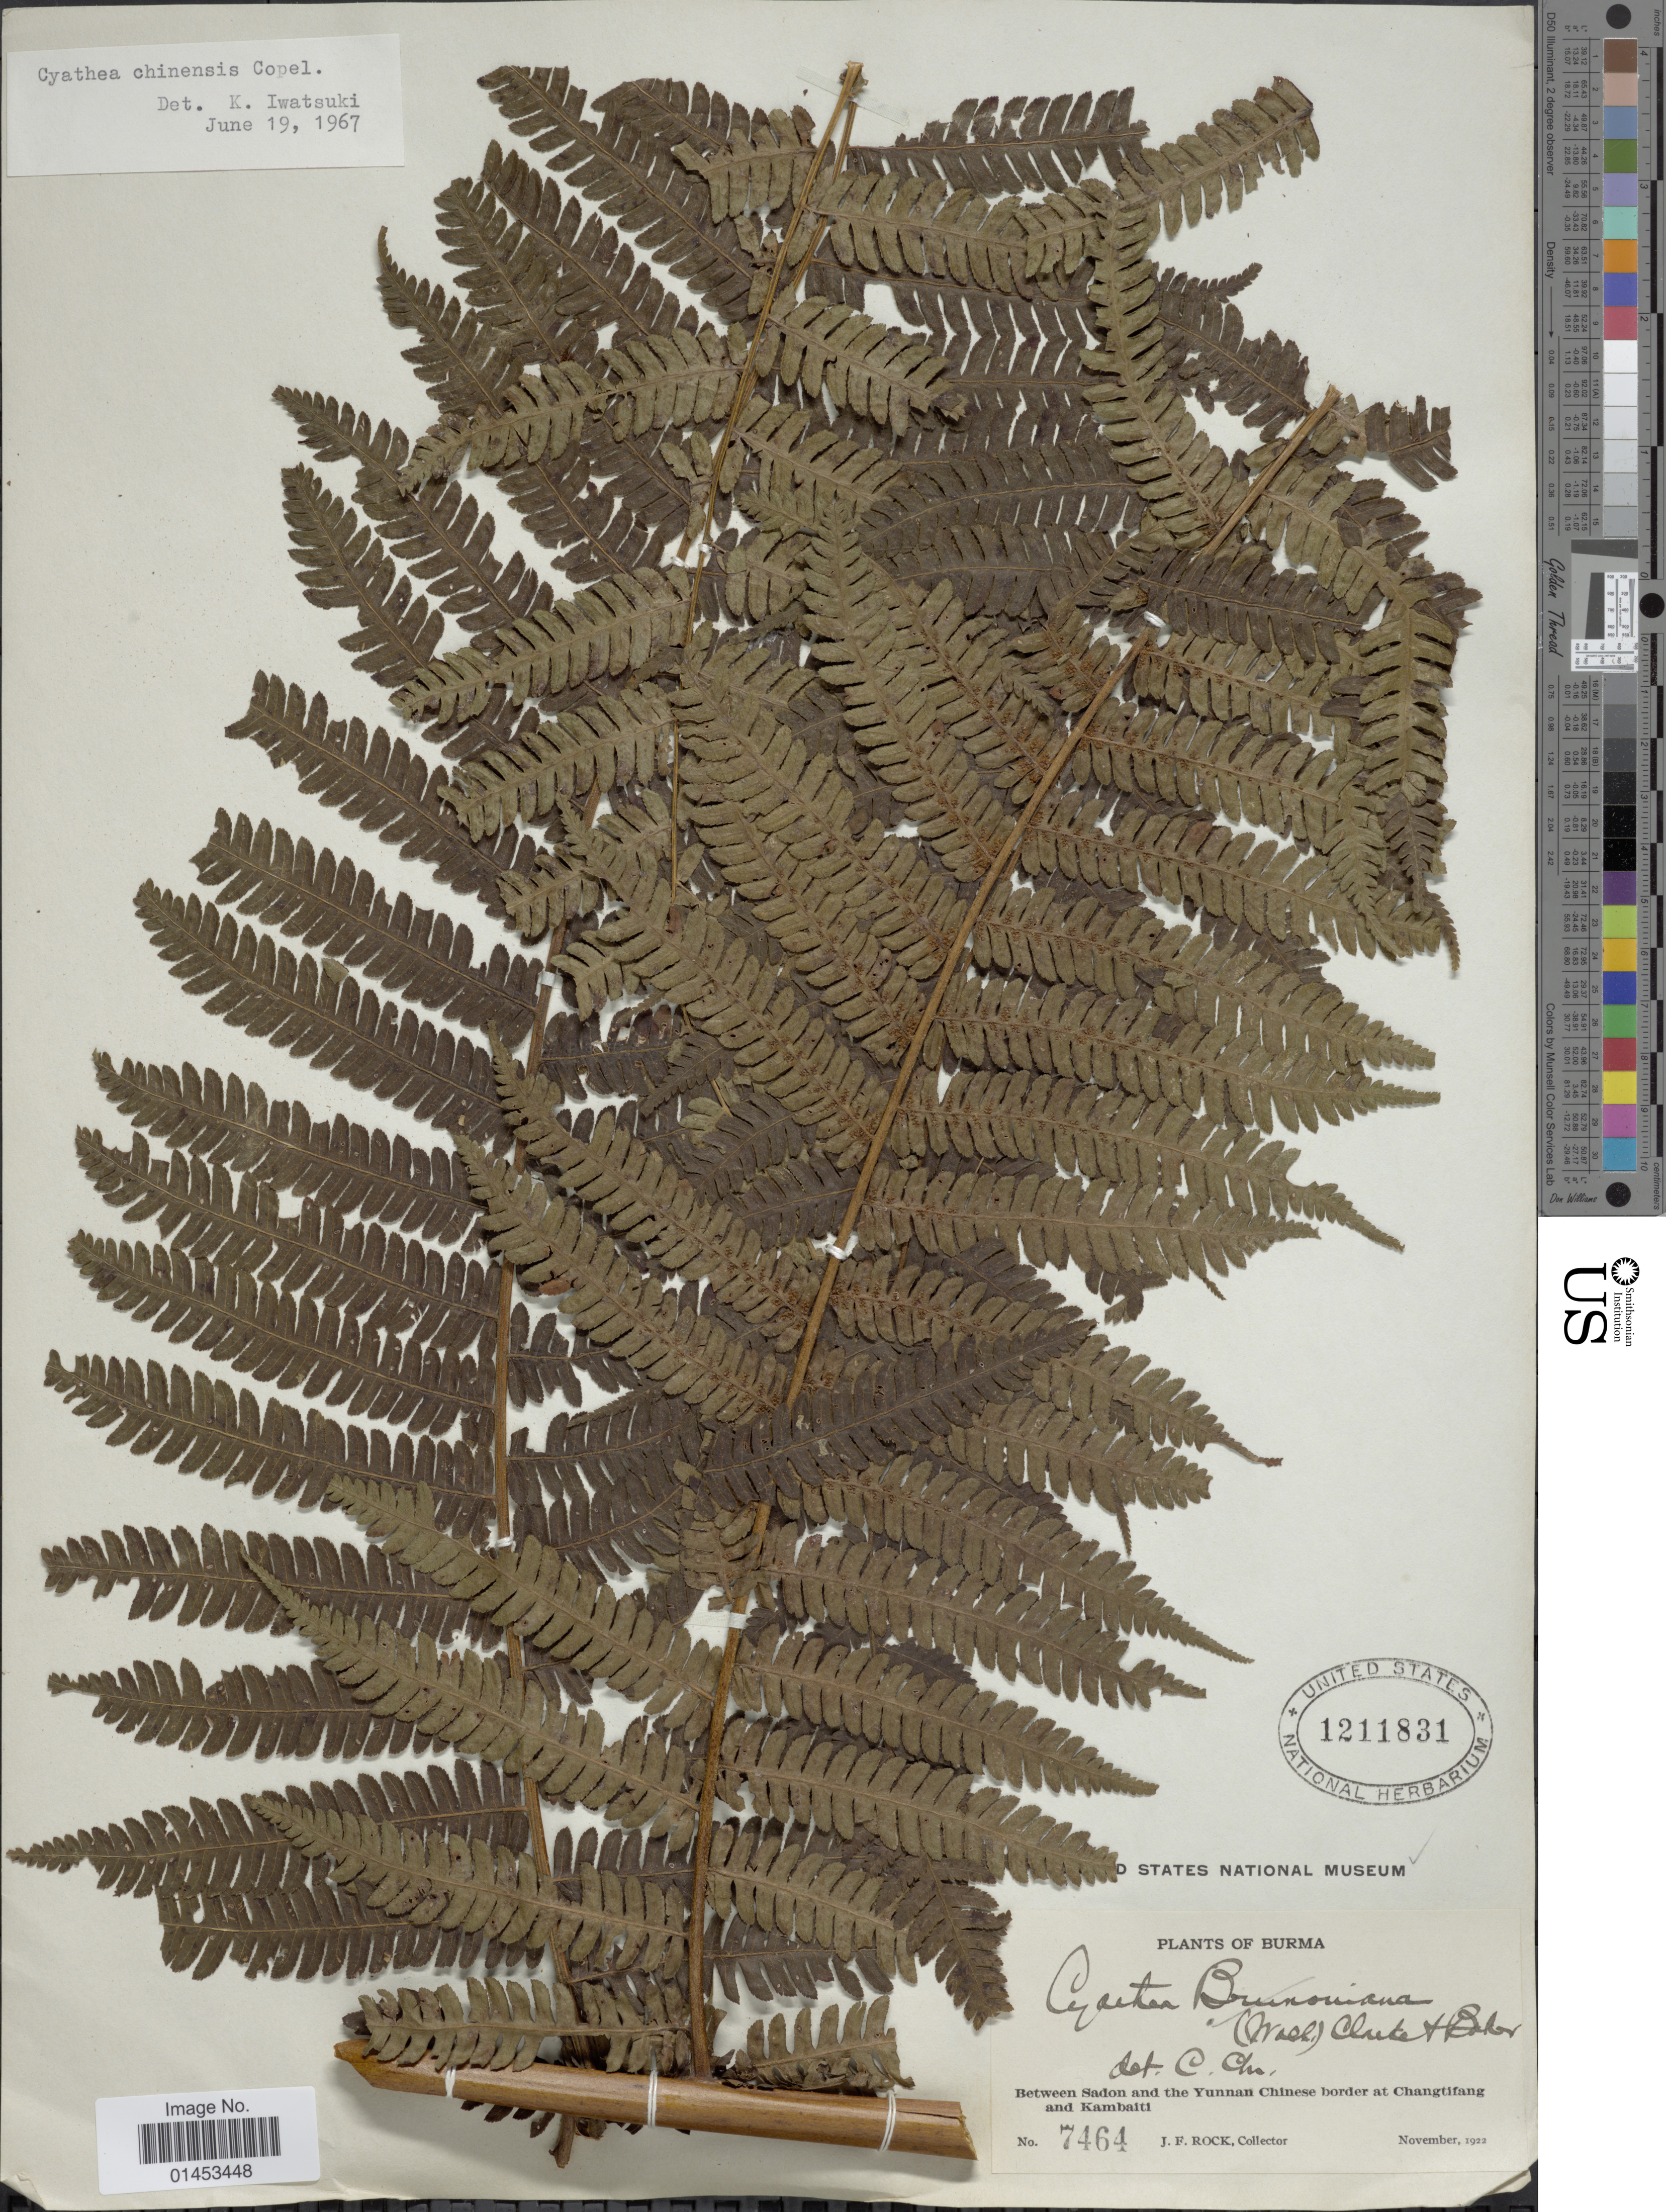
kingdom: Plantae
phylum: Tracheophyta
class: Polypodiopsida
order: Cyatheales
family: Cyatheaceae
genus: Cyathea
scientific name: Cyathea chinensis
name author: Copel.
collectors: J. Rock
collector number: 7464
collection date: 1922-11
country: Myanmar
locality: Burma, Between Sadon and the Yunnan Chinese border at Changtifang and Kambaiti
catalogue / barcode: US 1211831